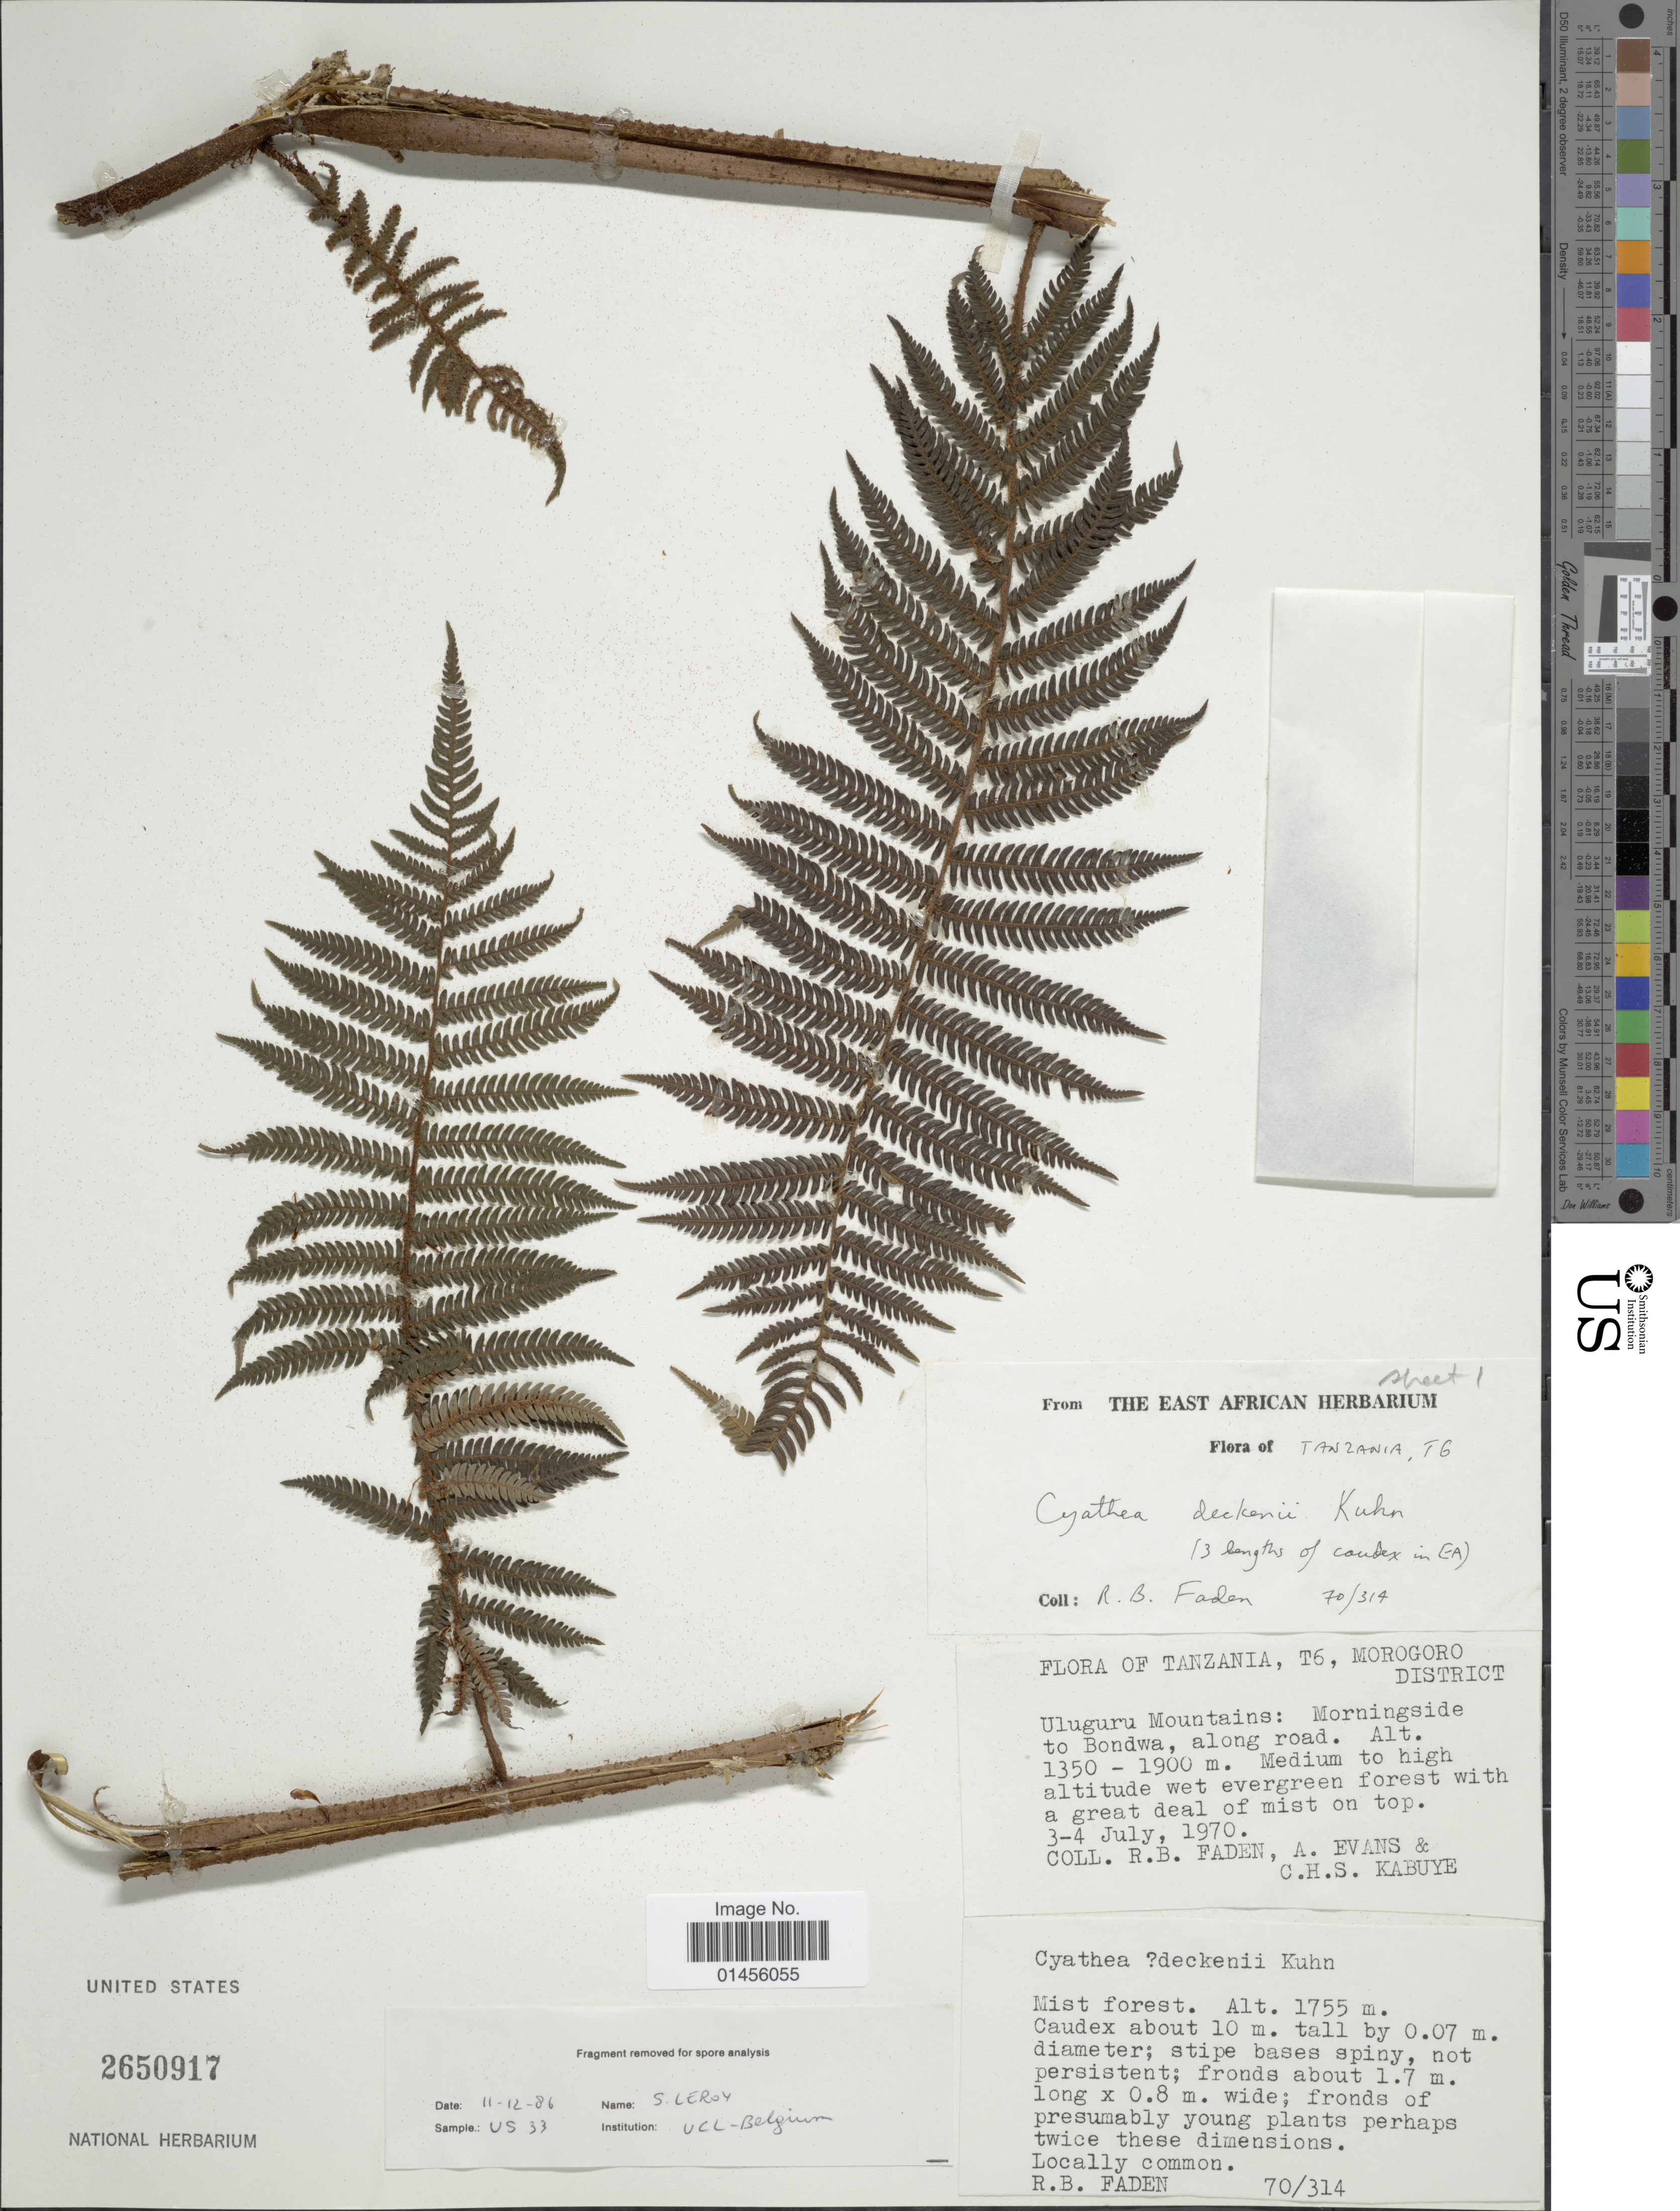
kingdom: Plantae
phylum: Tracheophyta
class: Polypodiopsida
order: Cyatheales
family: Cyatheaceae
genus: Alsophila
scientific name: Alsophila deckenii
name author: (Kuhn) R.M. Tryon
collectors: R. B. Faden, A. Evans & C. Kabuye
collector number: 70/314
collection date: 1970-07-03/1970-07-04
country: Tanzania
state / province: Morogoro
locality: T6. Uluguru Mountains: Morningside to Bondwa, along road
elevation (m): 1350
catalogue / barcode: US 2650917